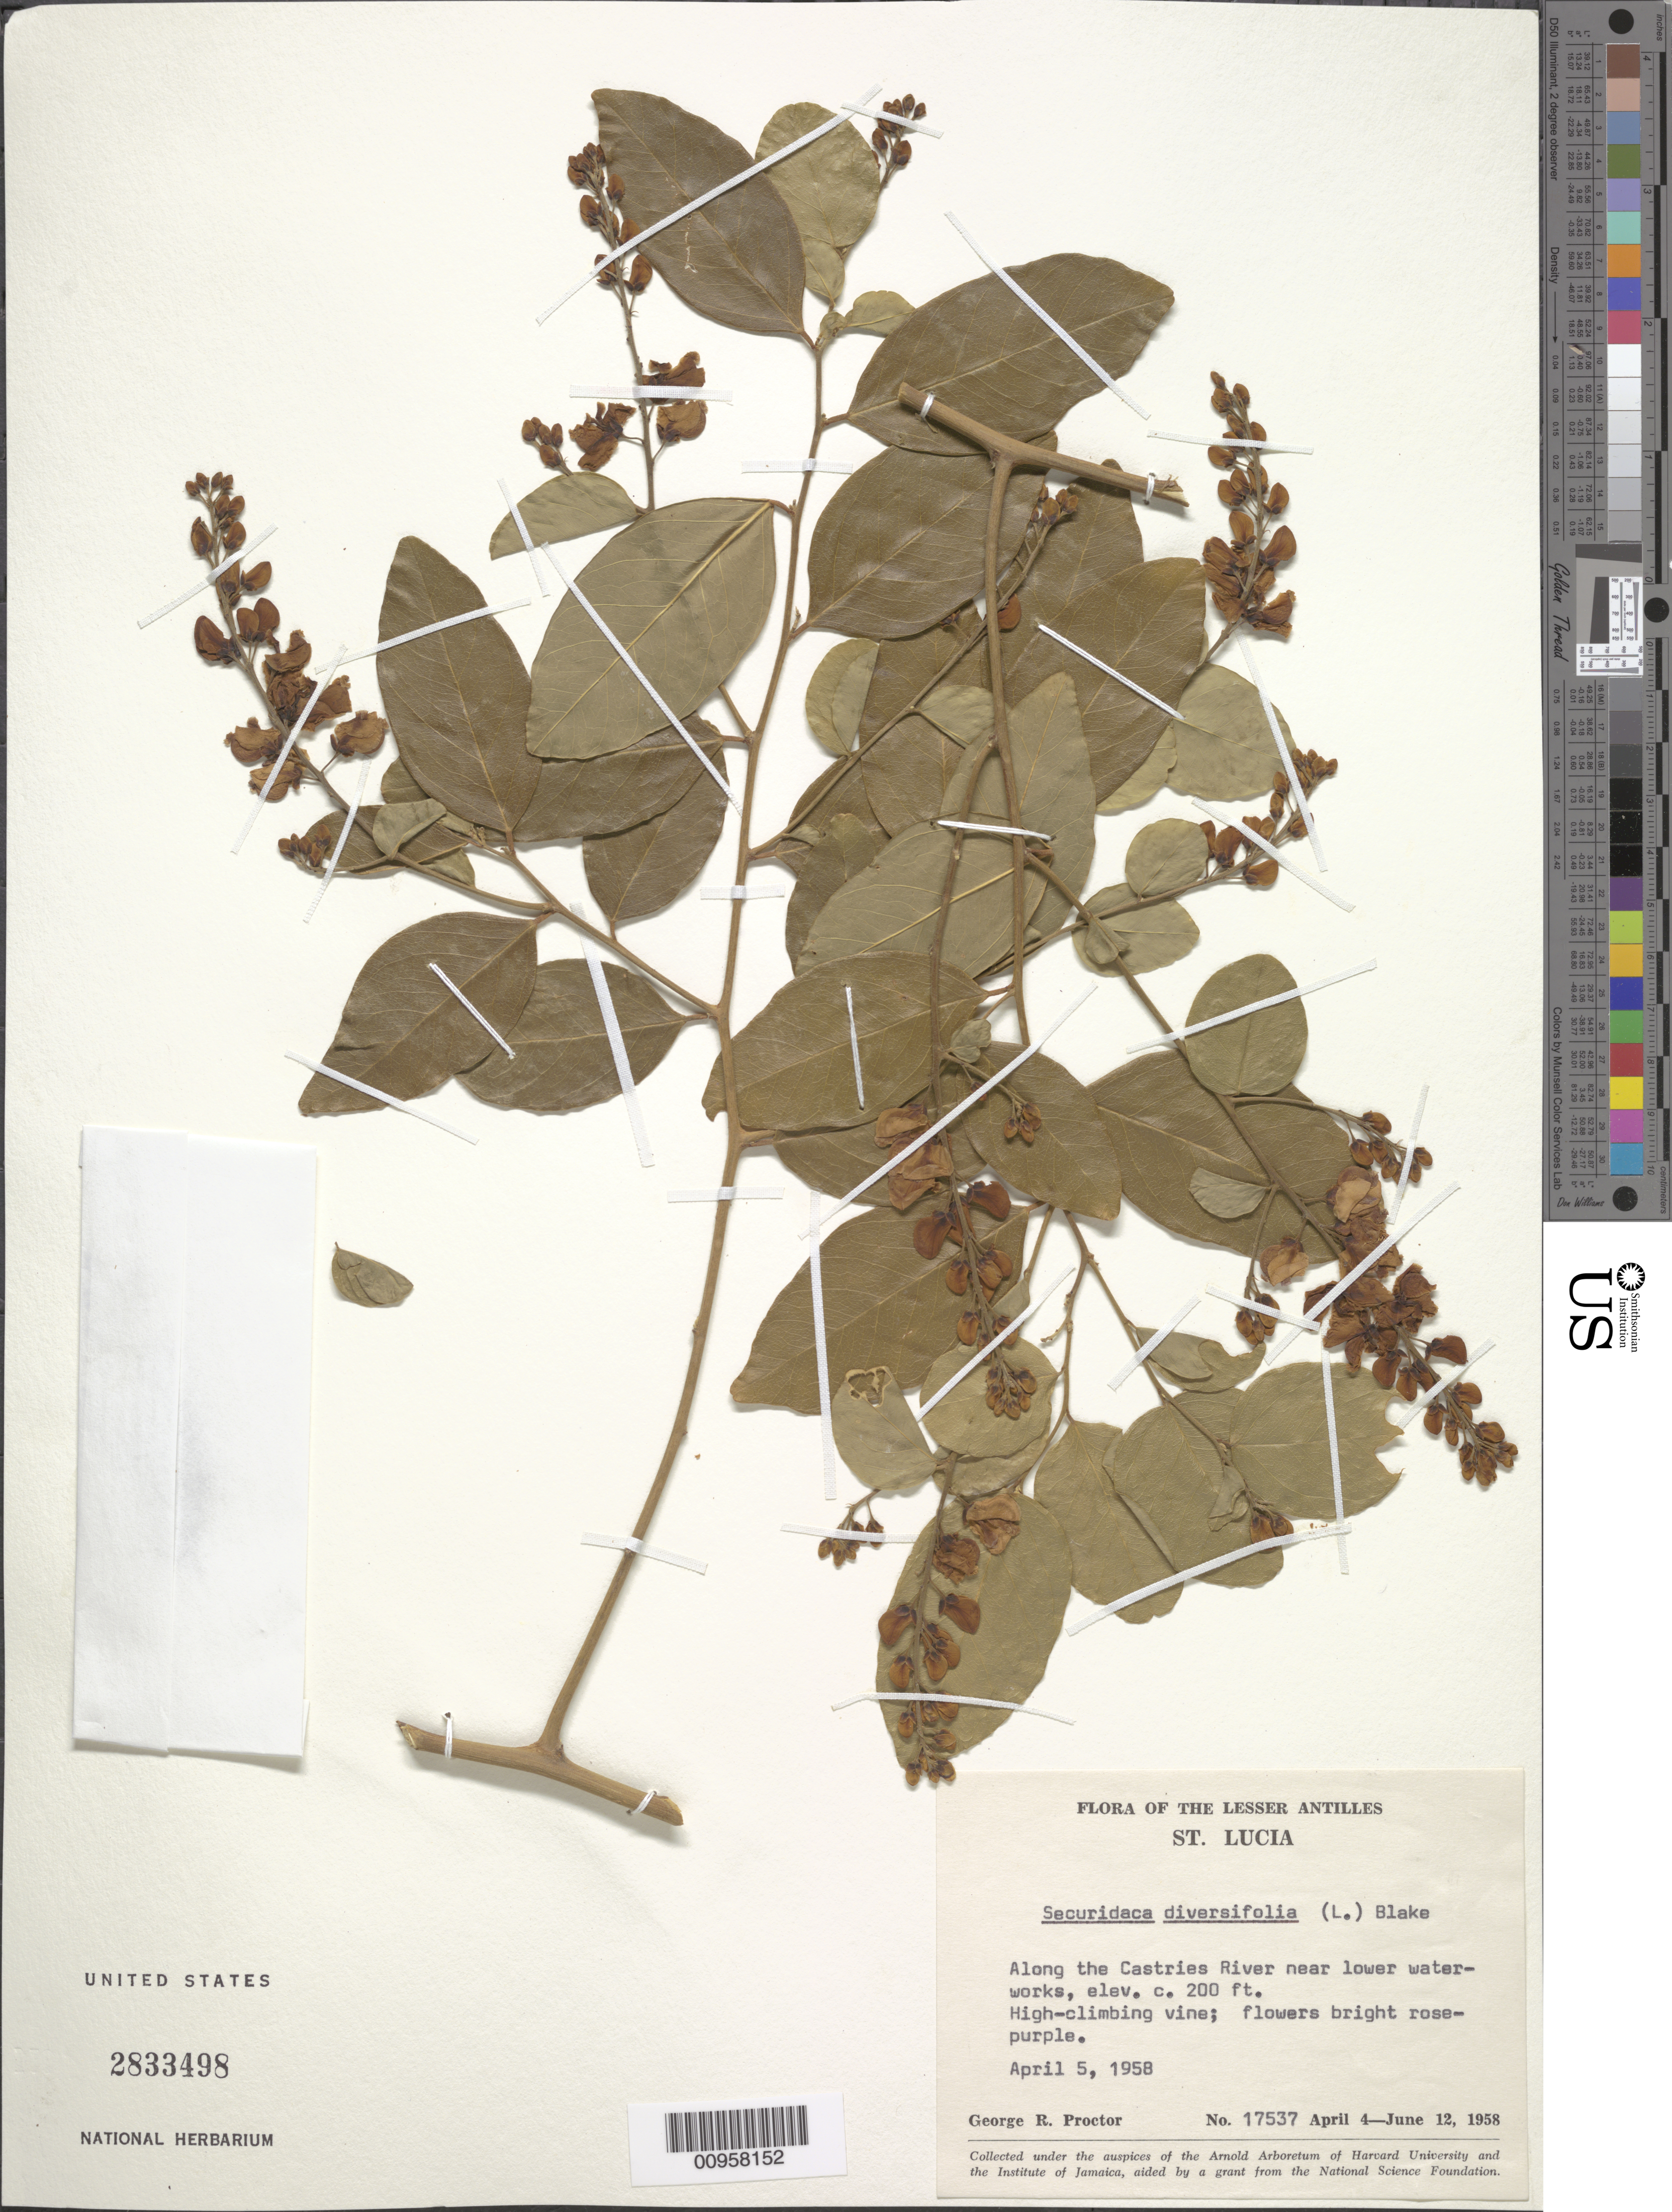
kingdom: Plantae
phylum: Tracheophyta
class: Magnoliopsida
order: Fabales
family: Polygalaceae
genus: Securidaca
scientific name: Securidaca diversifolia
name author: (L.) S.F. Blake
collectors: G. R. Proctor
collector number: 17537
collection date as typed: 04 Apr 1958 to 12 Jun 1958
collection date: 1958-04-04/1958-06-12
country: St. Lucia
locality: Along the Castries River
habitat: Near lower water-works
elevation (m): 61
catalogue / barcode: US 2833498